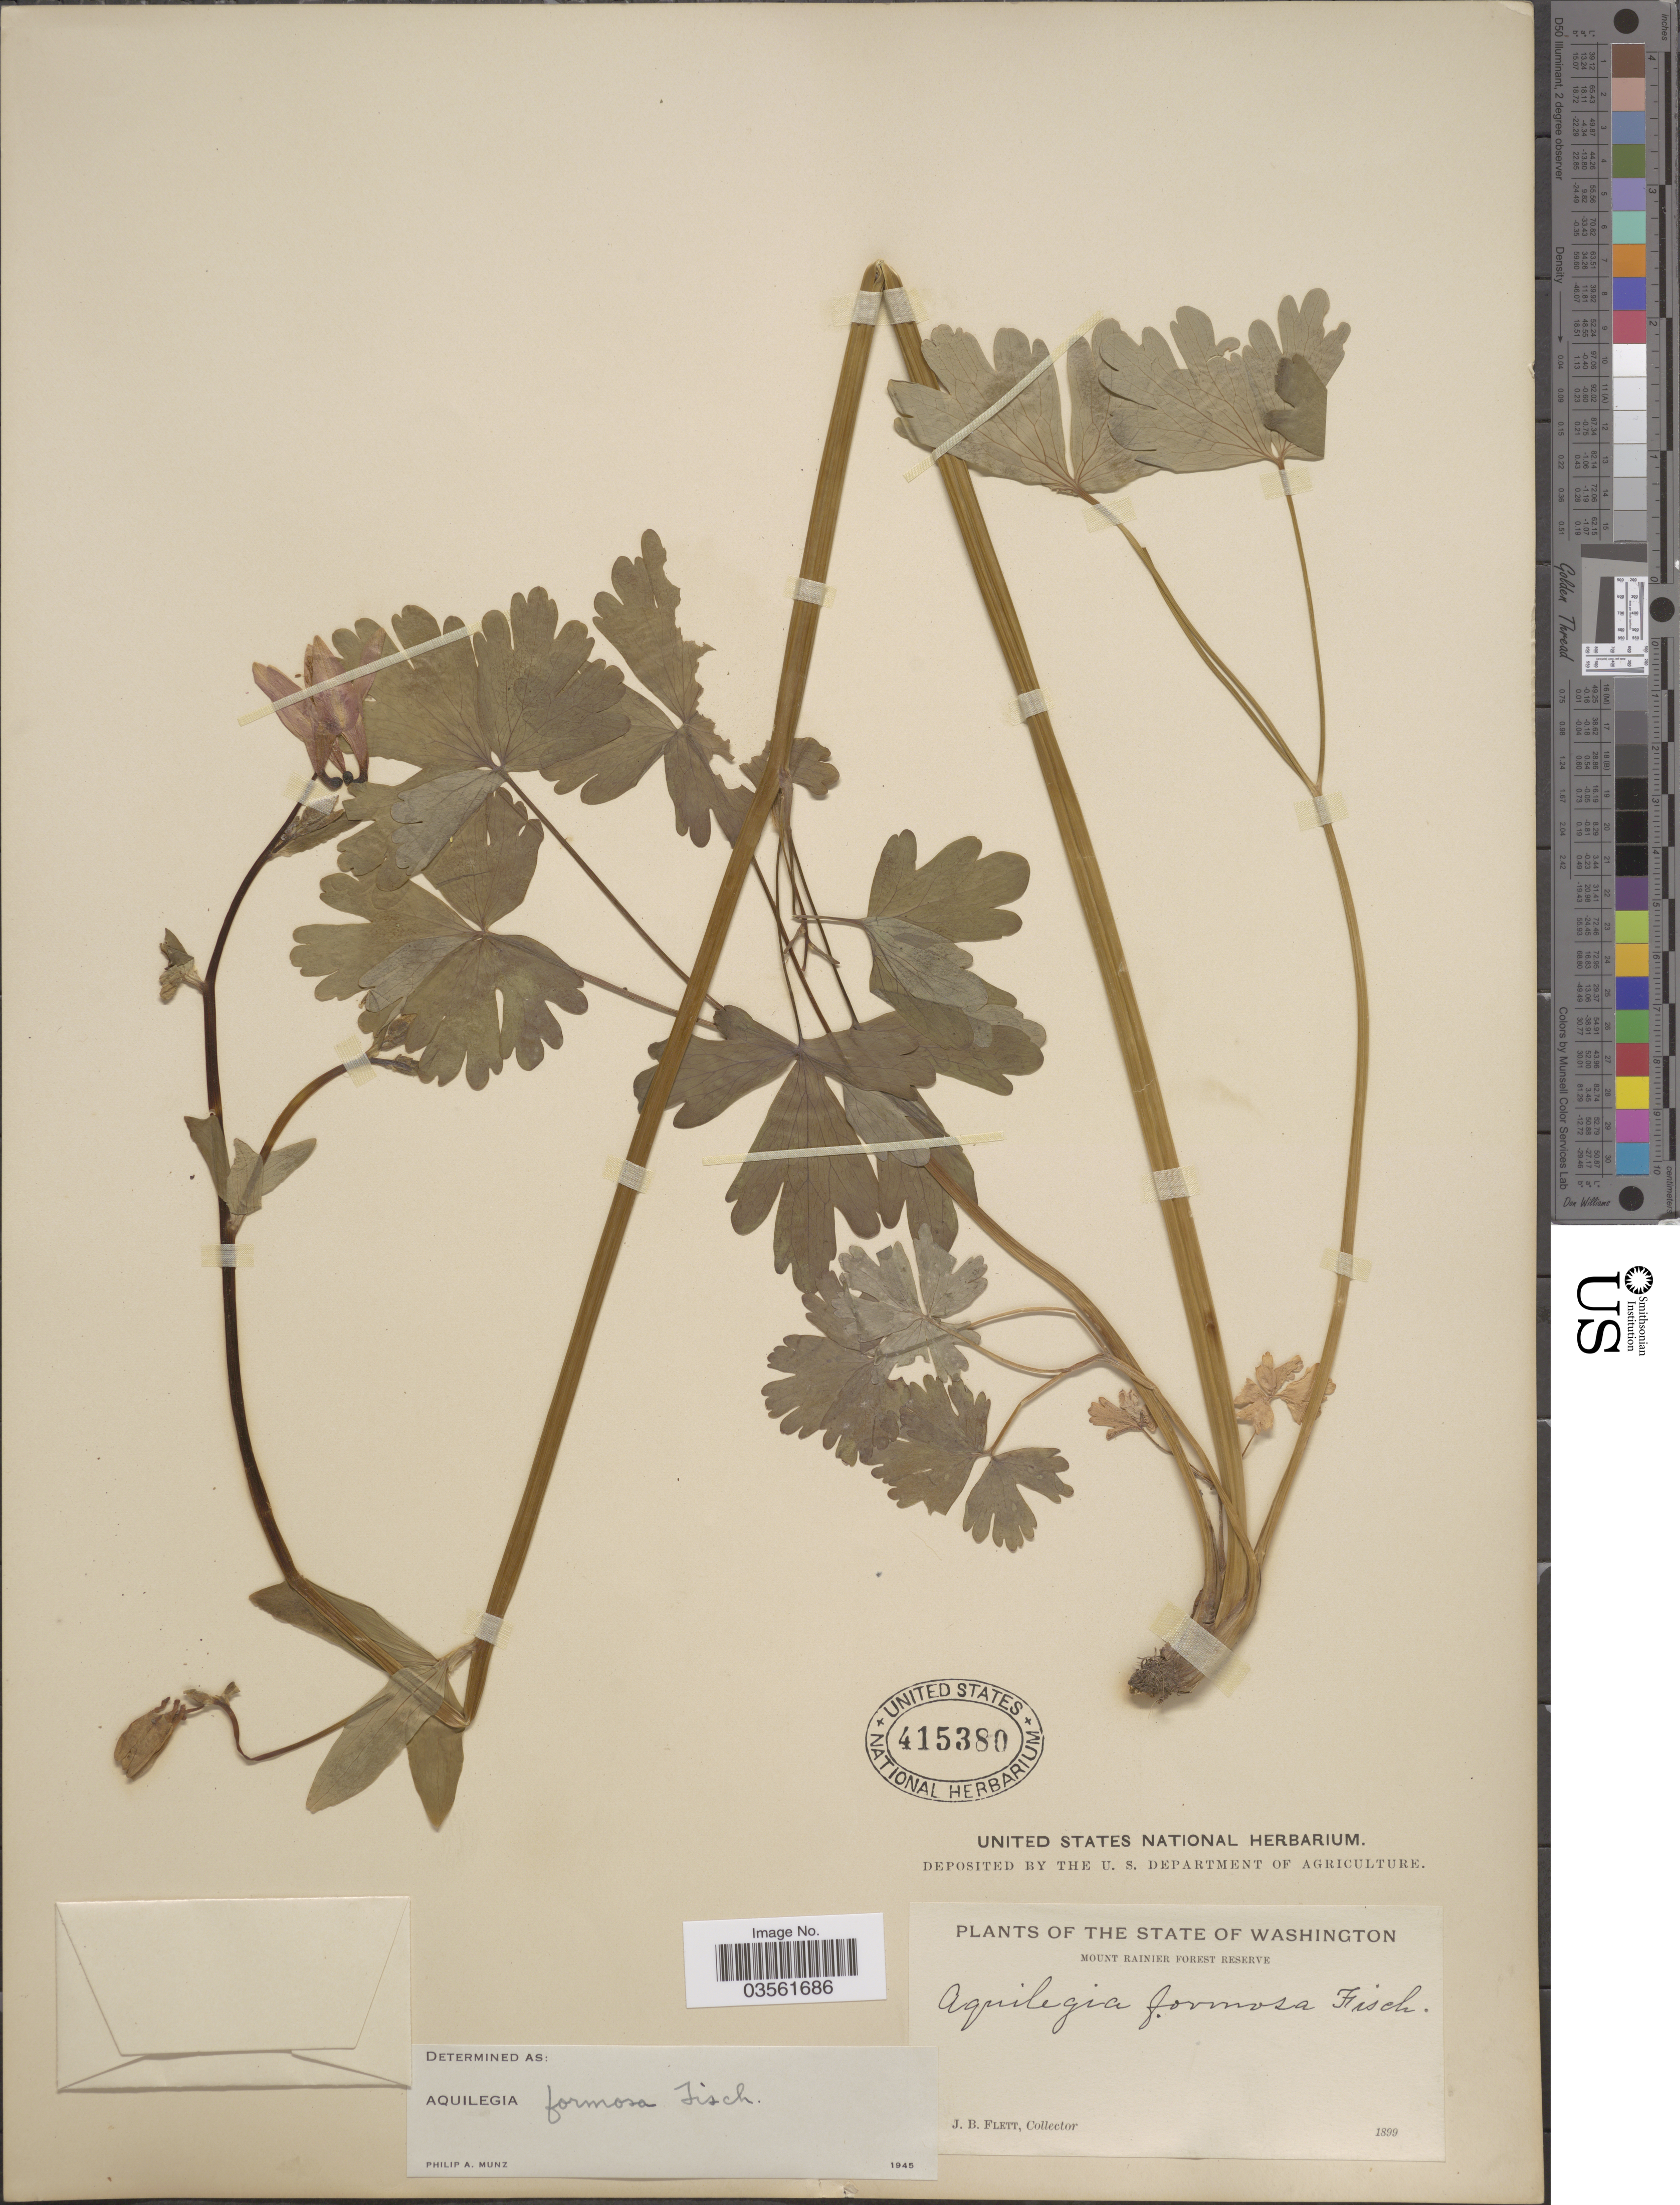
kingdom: Plantae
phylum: Tracheophyta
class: Magnoliopsida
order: Ranunculales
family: Ranunculaceae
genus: Aquilegia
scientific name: Aquilegia formosa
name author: Fisch. ex DC.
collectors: J. Flett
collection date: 1899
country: United States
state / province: Washington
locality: Mount Rainier Forest Reserve.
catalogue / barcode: US 415380